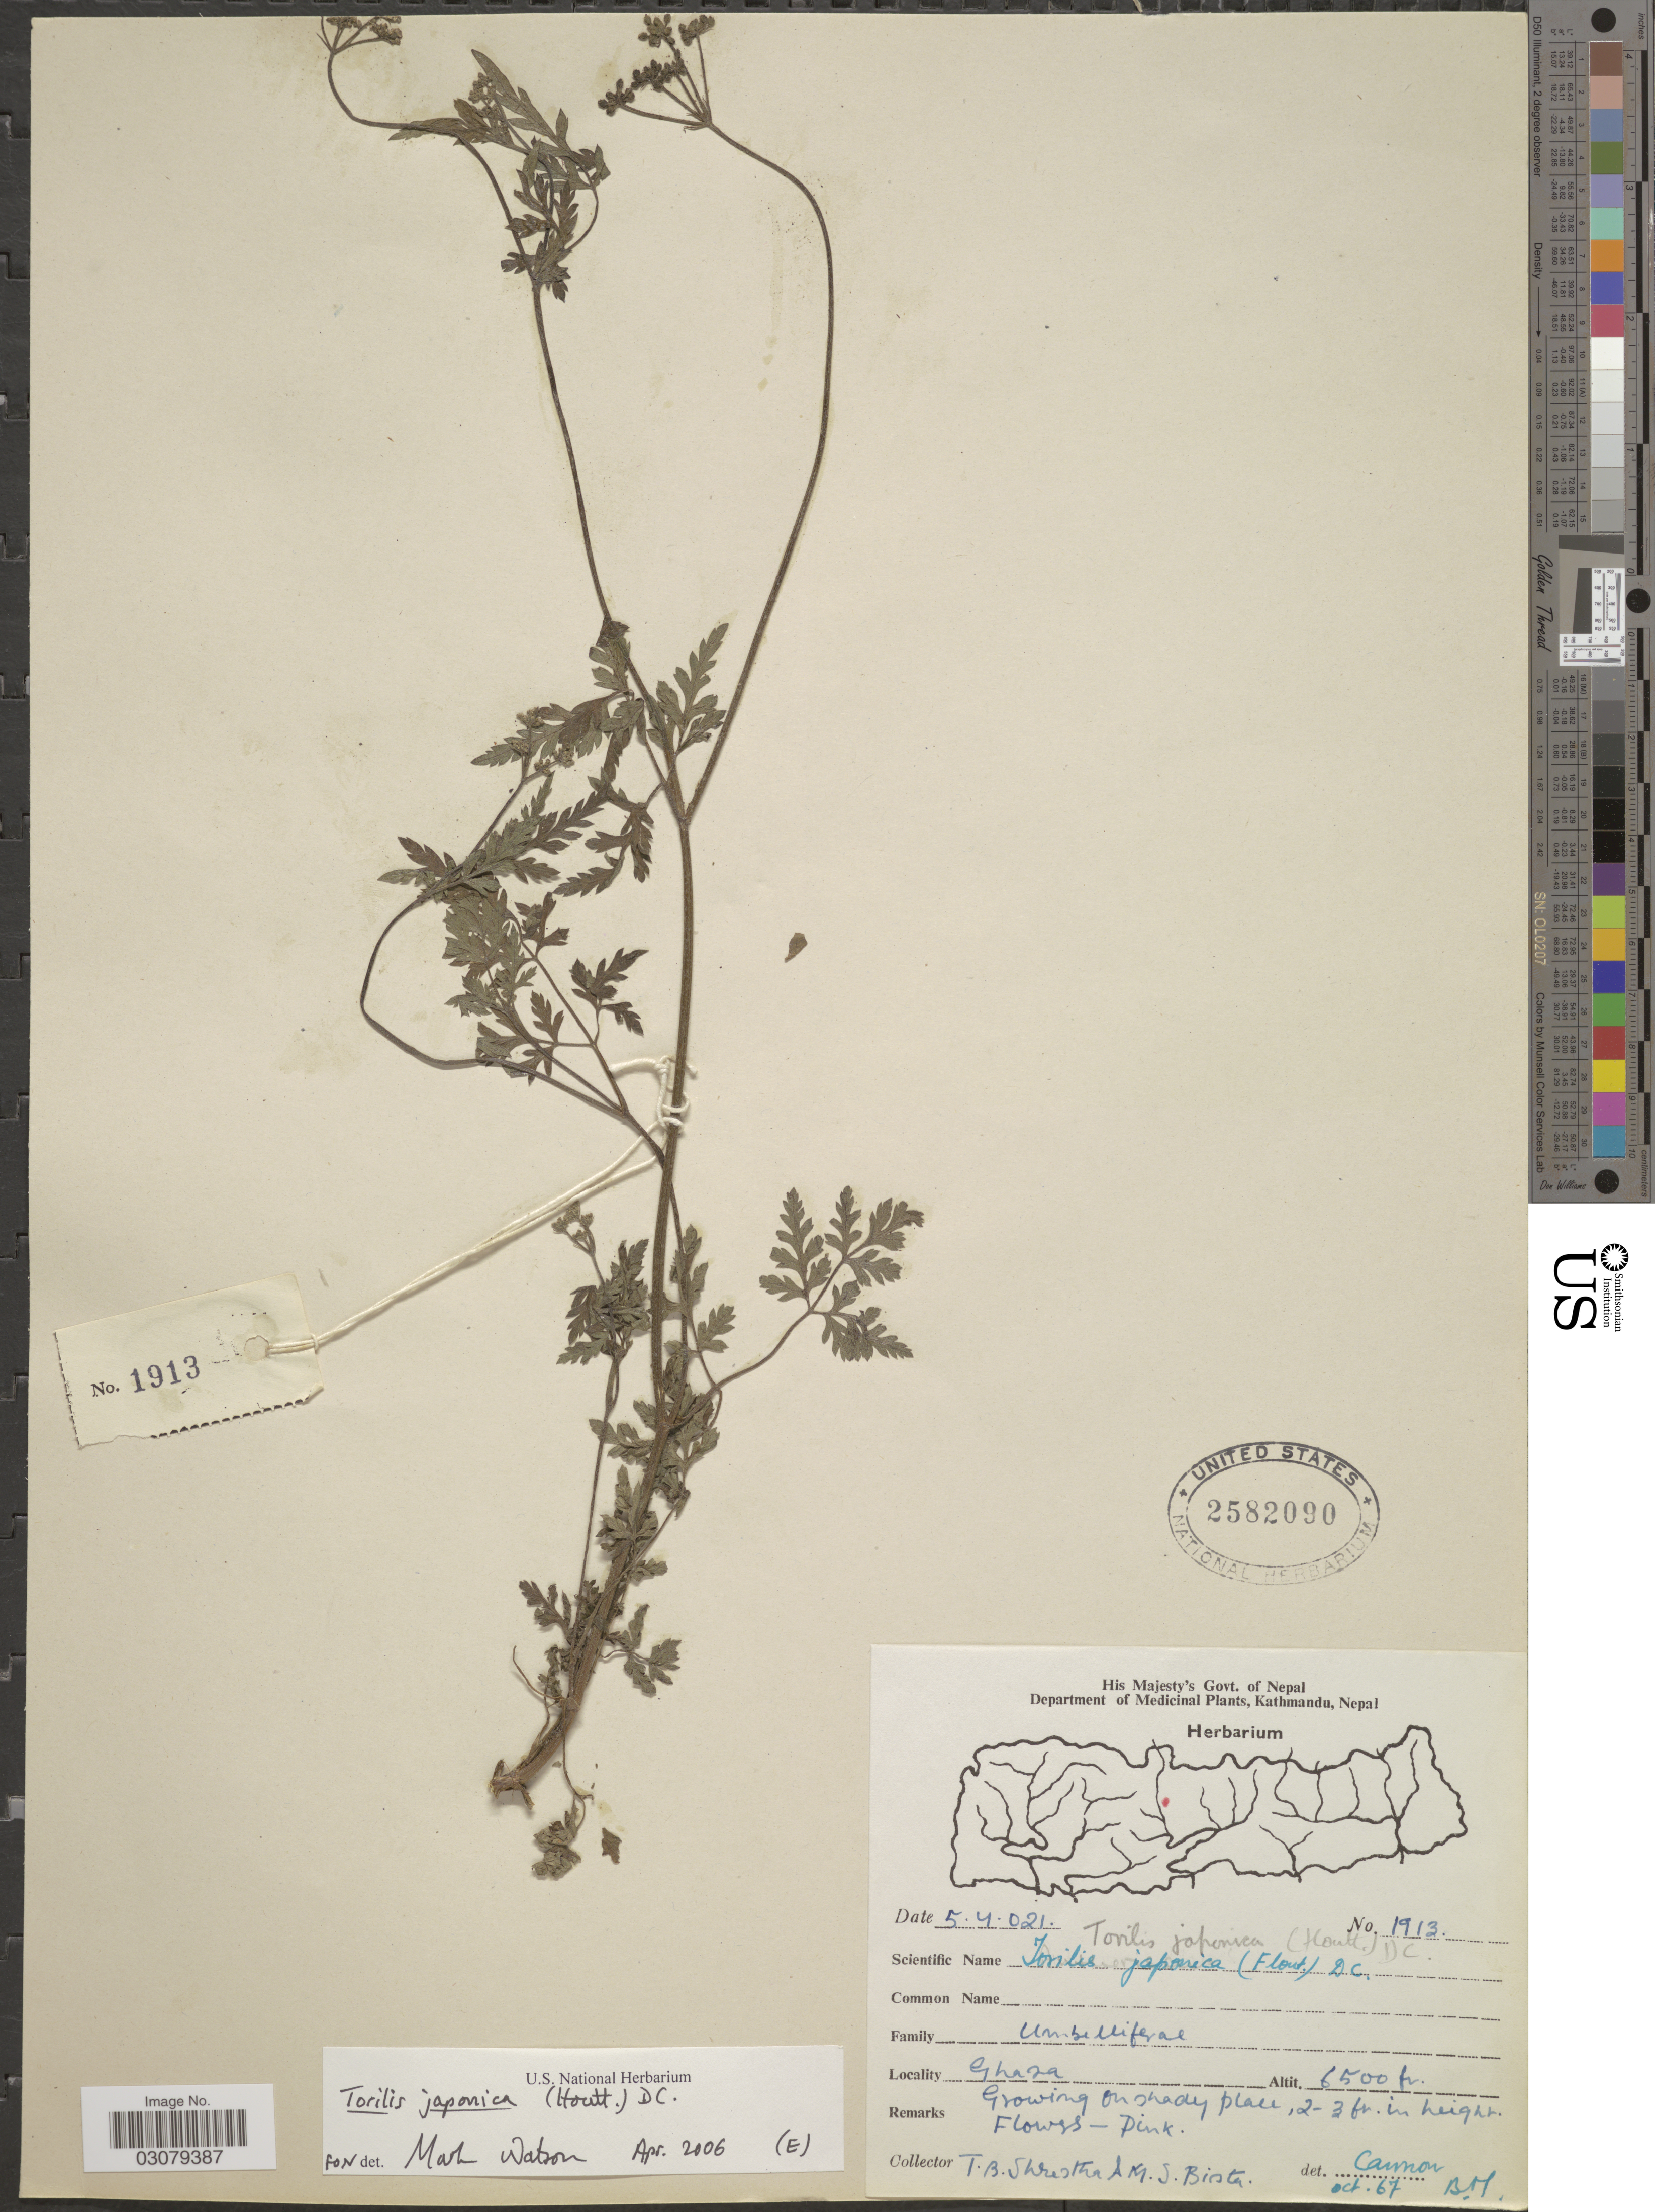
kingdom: Plantae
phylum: Tracheophyta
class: Magnoliopsida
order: Apiales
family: Apiaceae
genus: Torilis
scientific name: Torilis japonica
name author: (Houtt.) DC.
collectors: T. B. Shrestha & M. Bista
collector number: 1913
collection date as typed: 5.4.021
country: Nepal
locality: Ghaza.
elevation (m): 1981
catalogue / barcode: US 2582090